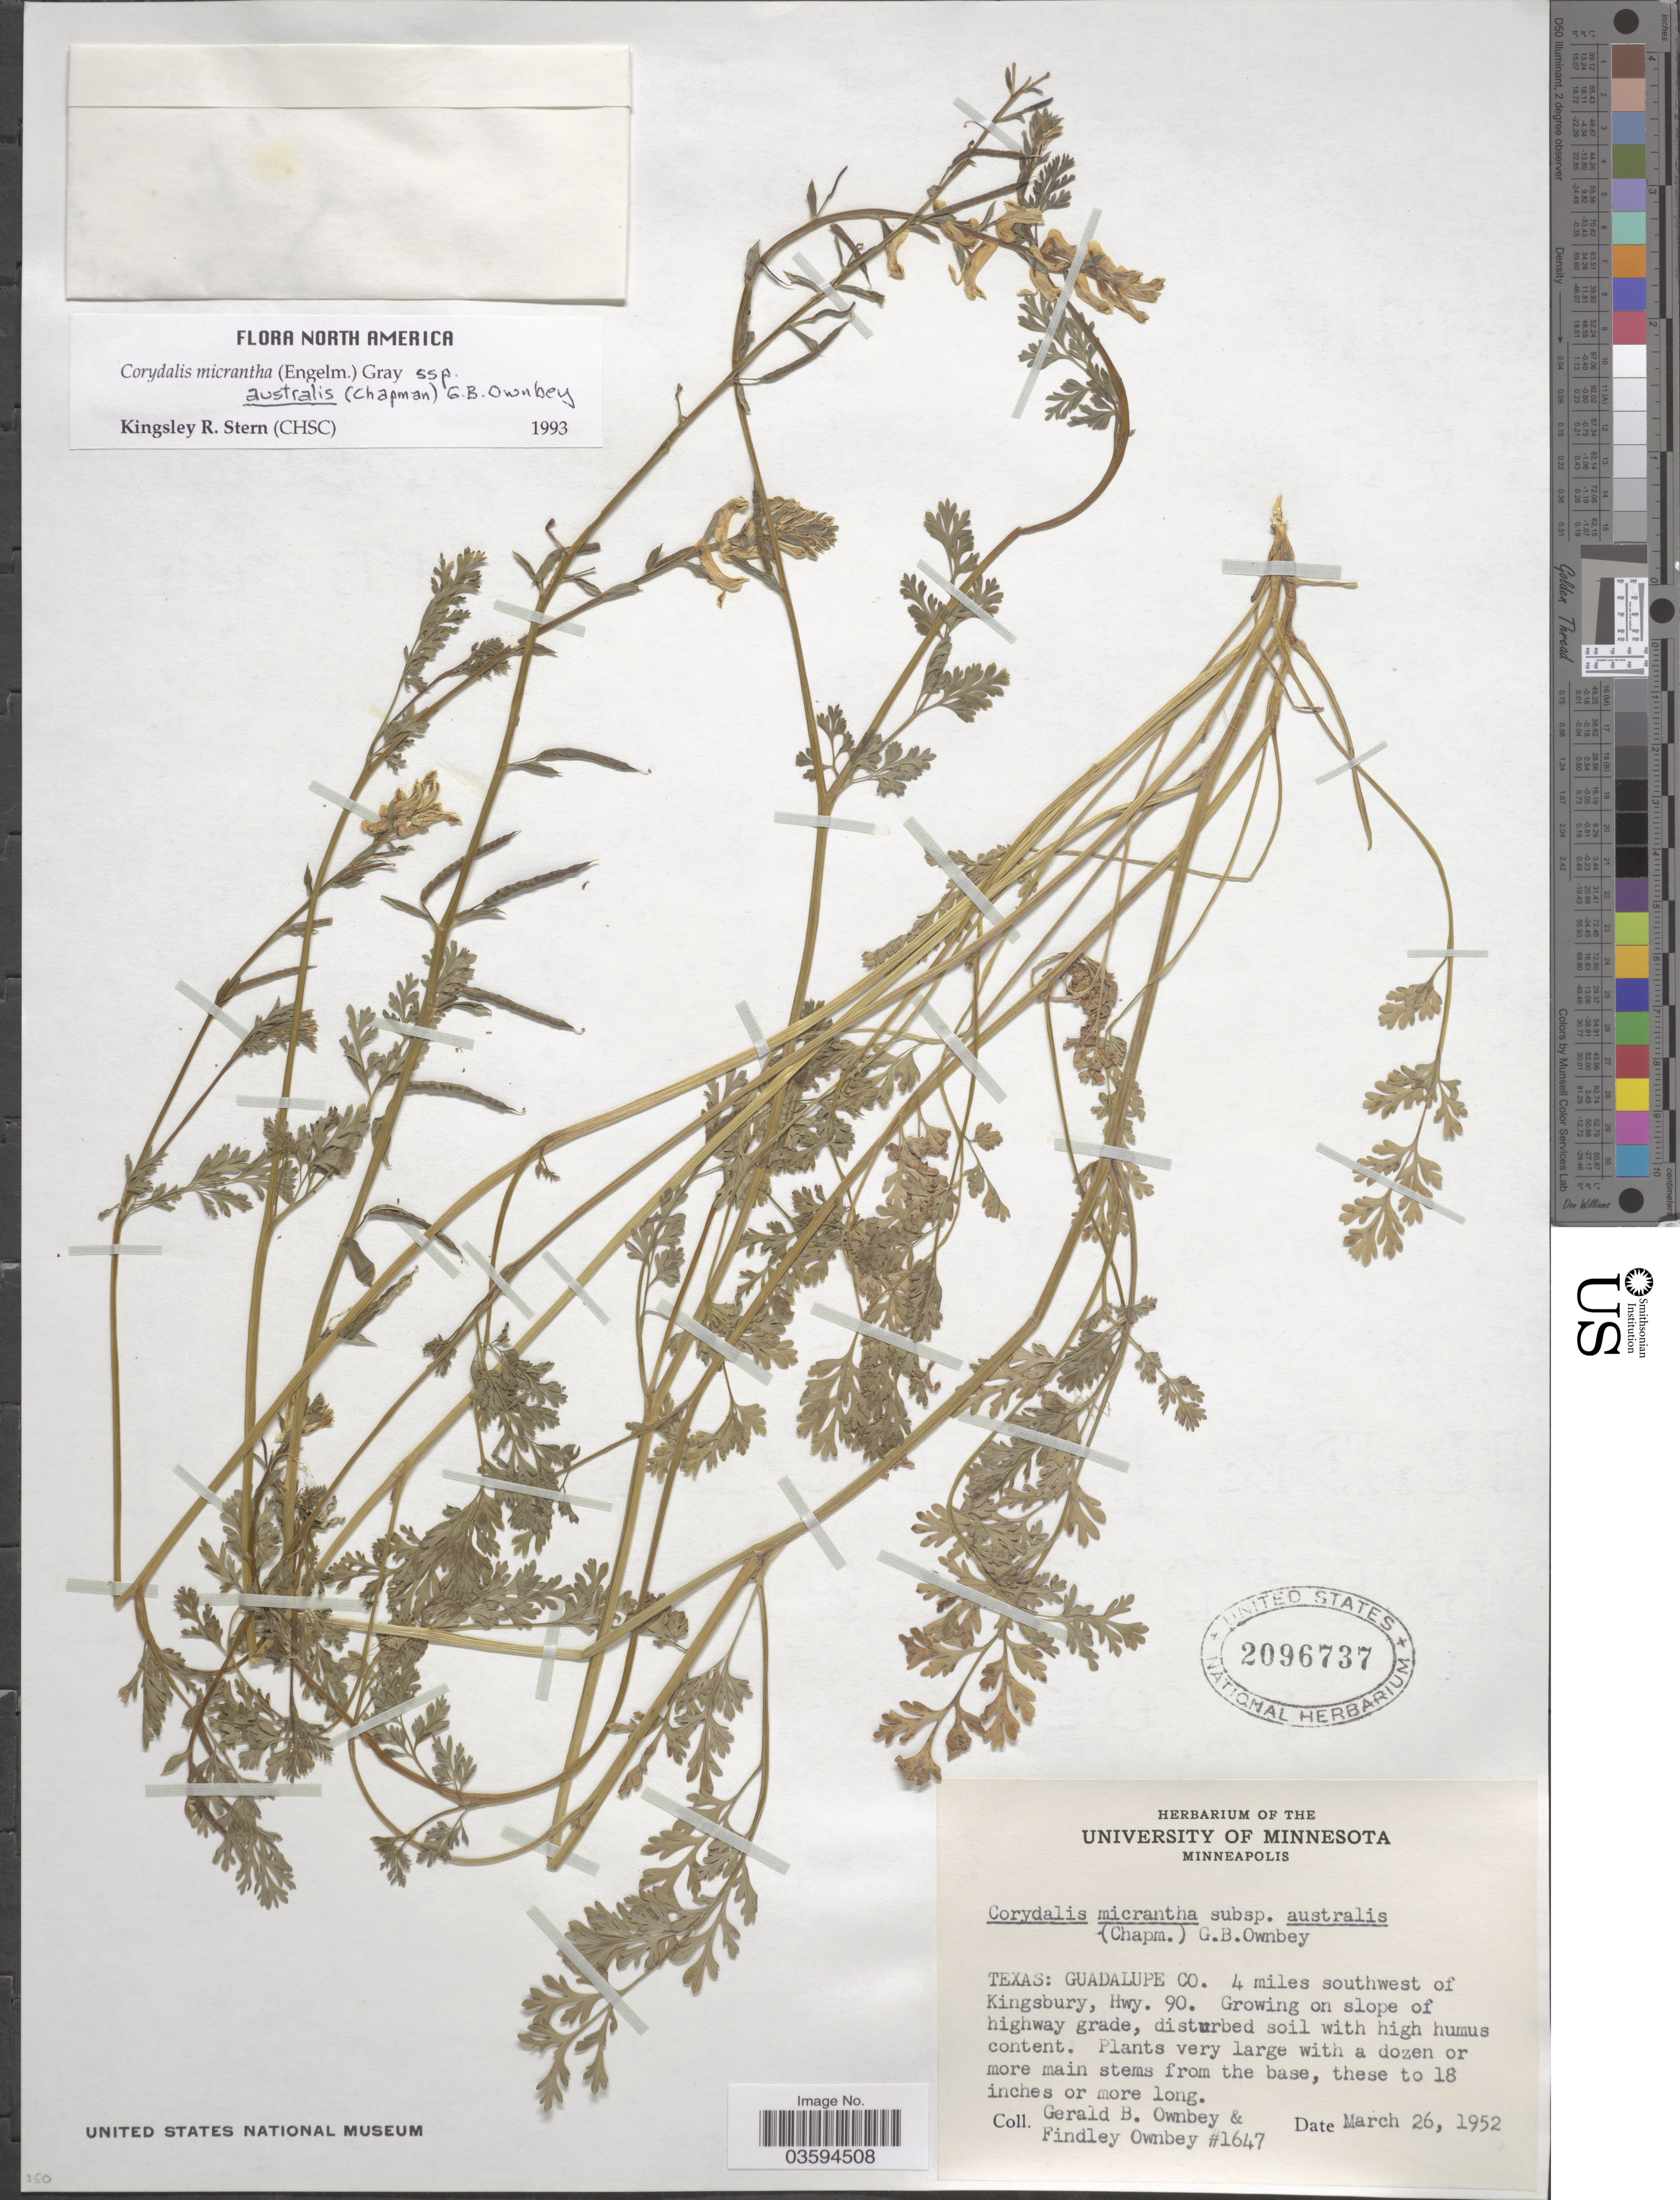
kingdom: Plantae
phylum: Tracheophyta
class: Magnoliopsida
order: Ranunculales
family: Papaveraceae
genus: Corydalis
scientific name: Corydalis micrantha subsp. australis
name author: (Chapm.) G.B. Ownbey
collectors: G. B. Ownbey & F. Ownbey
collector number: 1647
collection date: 1952-03-26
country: United States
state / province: Texas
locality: Guadalupe Co. 4 miles southwest of Kingsbury, Hwy. 90.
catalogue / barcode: US 2096737